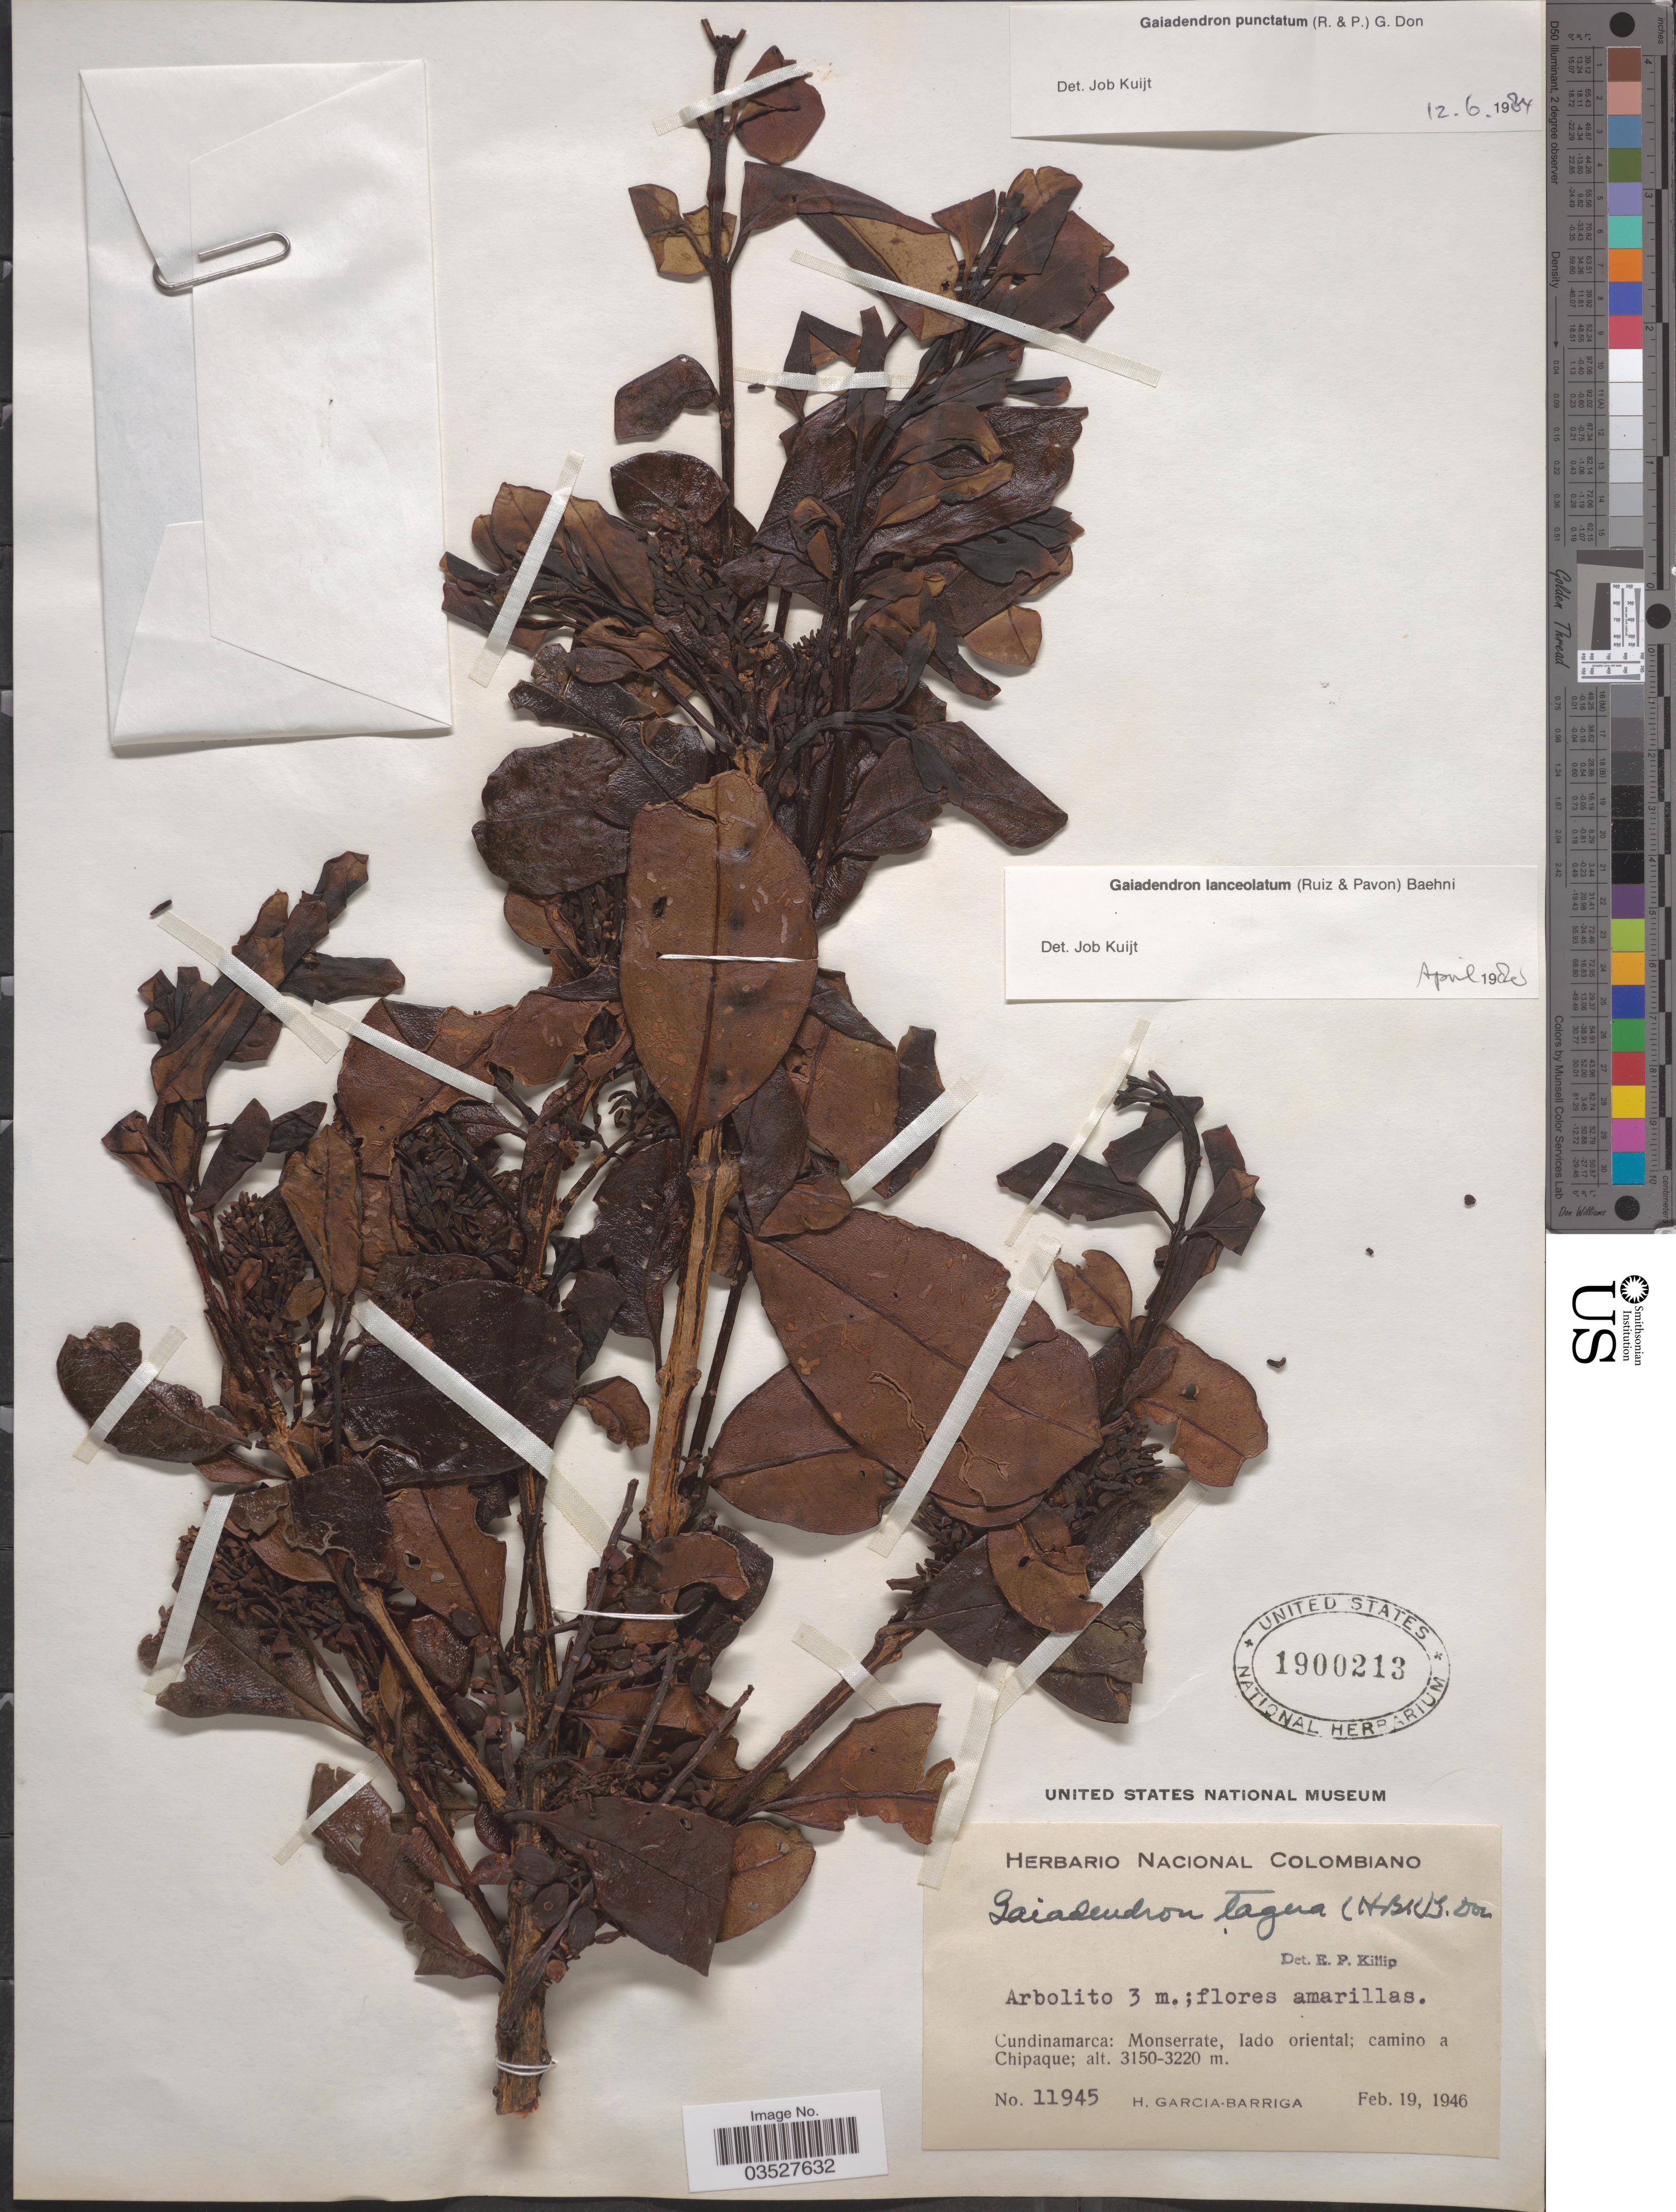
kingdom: Plantae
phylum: Tracheophyta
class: Magnoliopsida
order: Santalales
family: Loranthaceae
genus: Gaiadendron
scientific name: Gaiadendron punctatum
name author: (Ruiz & Pav.) G. Don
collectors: H. García Barriga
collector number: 11945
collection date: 1946-02-19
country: Colombia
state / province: Cundinamarca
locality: Monserrate, lado oriental; camino a Chipaque.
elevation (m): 3150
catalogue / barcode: US 1900213